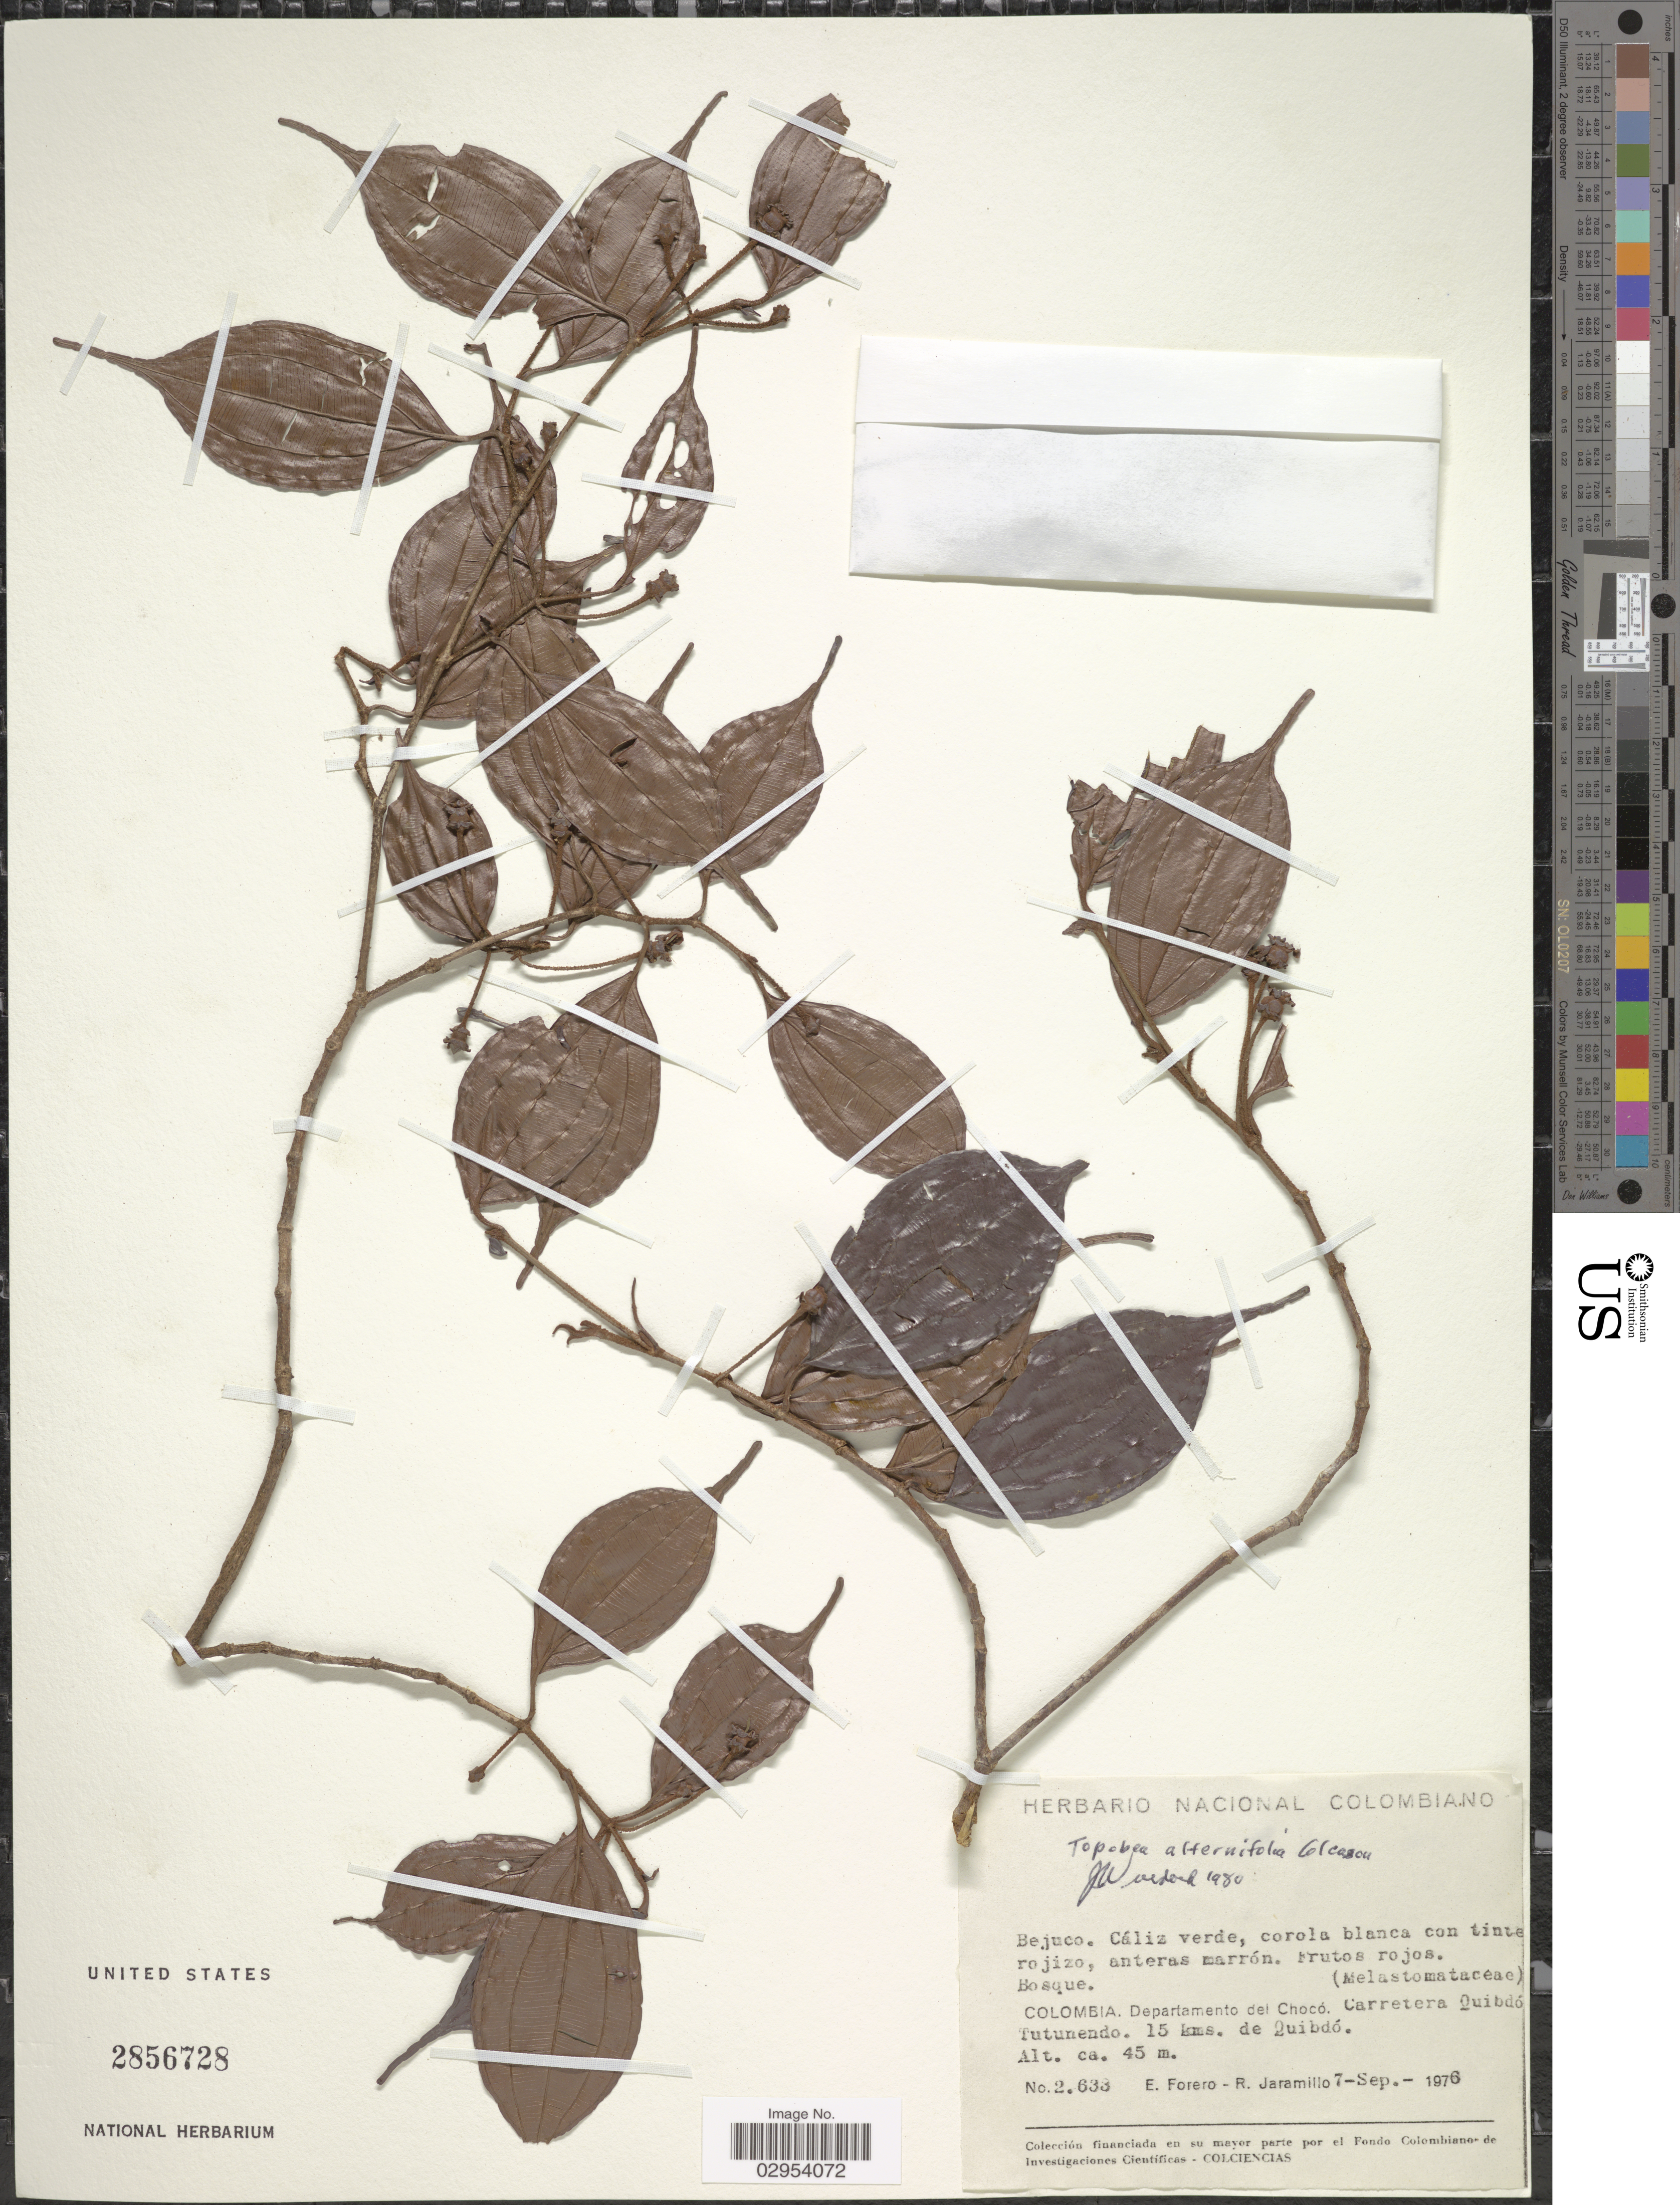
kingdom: Plantae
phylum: Tracheophyta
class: Magnoliopsida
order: Myrtales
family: Melastomataceae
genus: Topobea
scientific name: Topobea alternifolia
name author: Gleason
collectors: E. Forero & R. Jaramillo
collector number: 2633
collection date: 1976-09-07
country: Colombia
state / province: Chocó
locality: Departamento del Chocó. Carretera Quibdó, Tutunendo. 15 kms. de Quibdó.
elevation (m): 45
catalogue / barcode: US 2856728